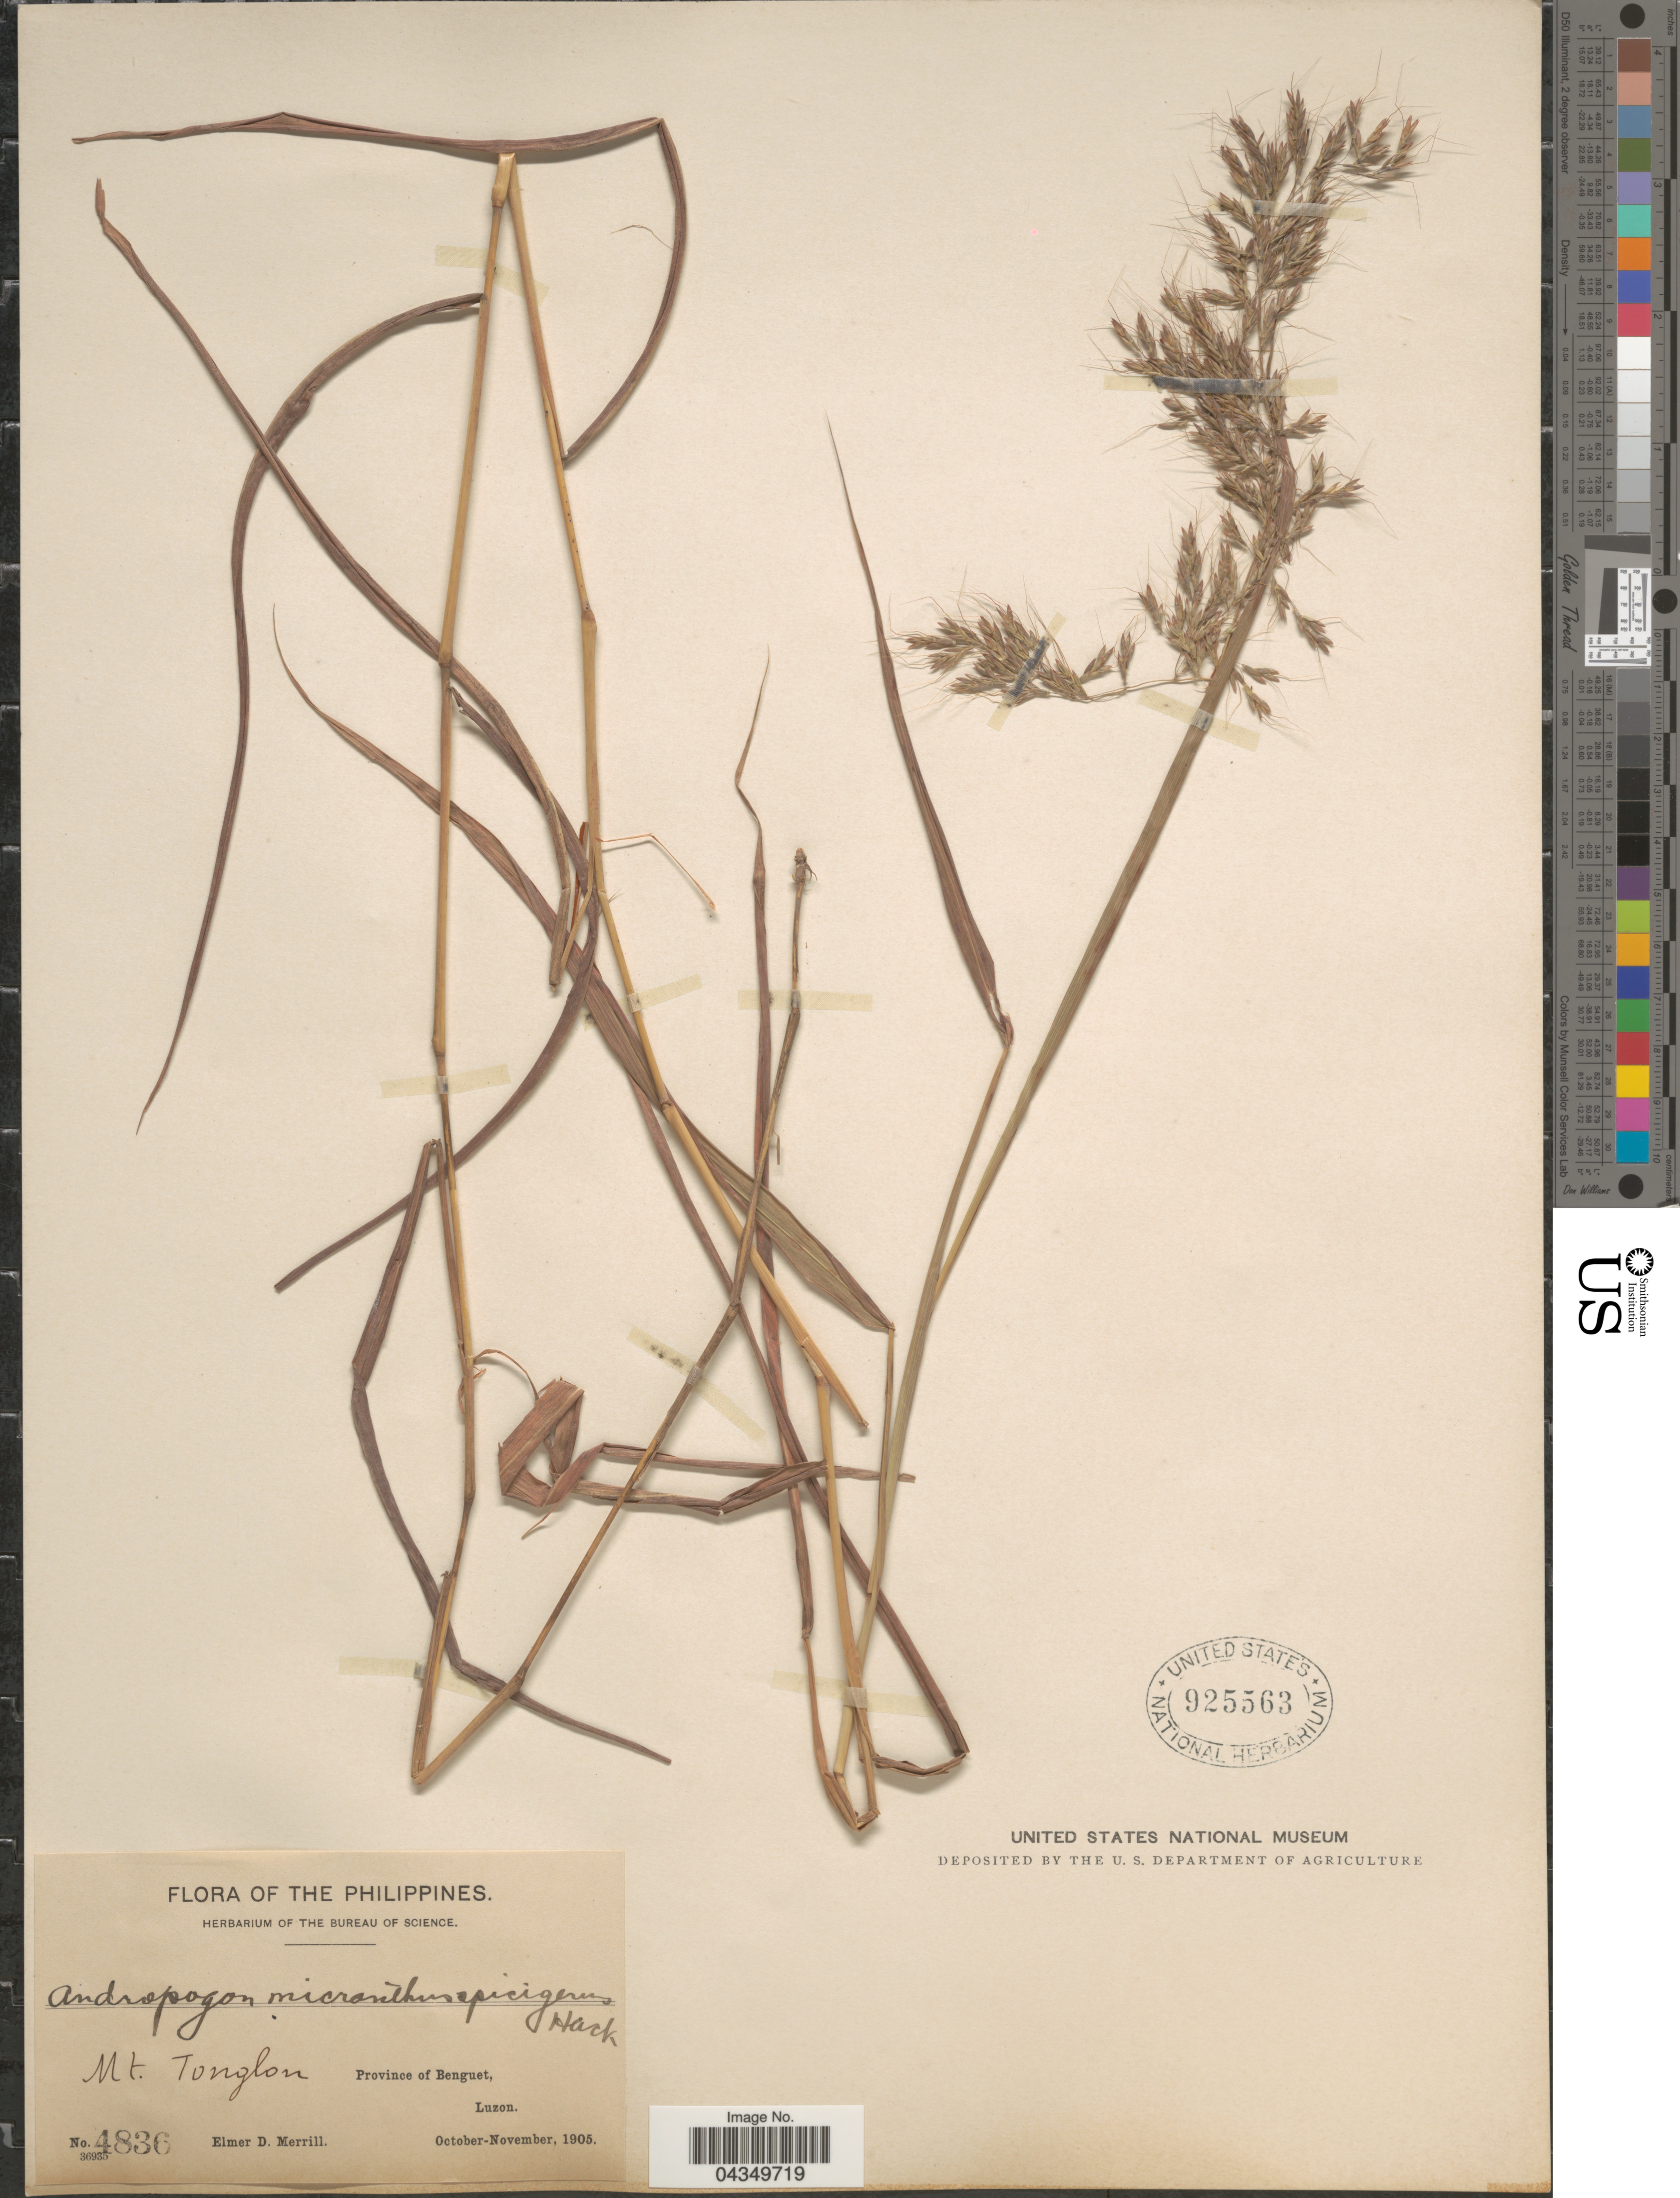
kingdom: Plantae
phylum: Tracheophyta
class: Liliopsida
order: Poales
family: Poaceae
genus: Capillipedium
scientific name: Capillipedium parviflorum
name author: (R. Br.) Stapf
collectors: E. D. Merrill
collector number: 4836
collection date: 1905-10/1905-11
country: Philippines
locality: Mt. Tonglon. Province of Benguet, Luzon.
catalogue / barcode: US 925563